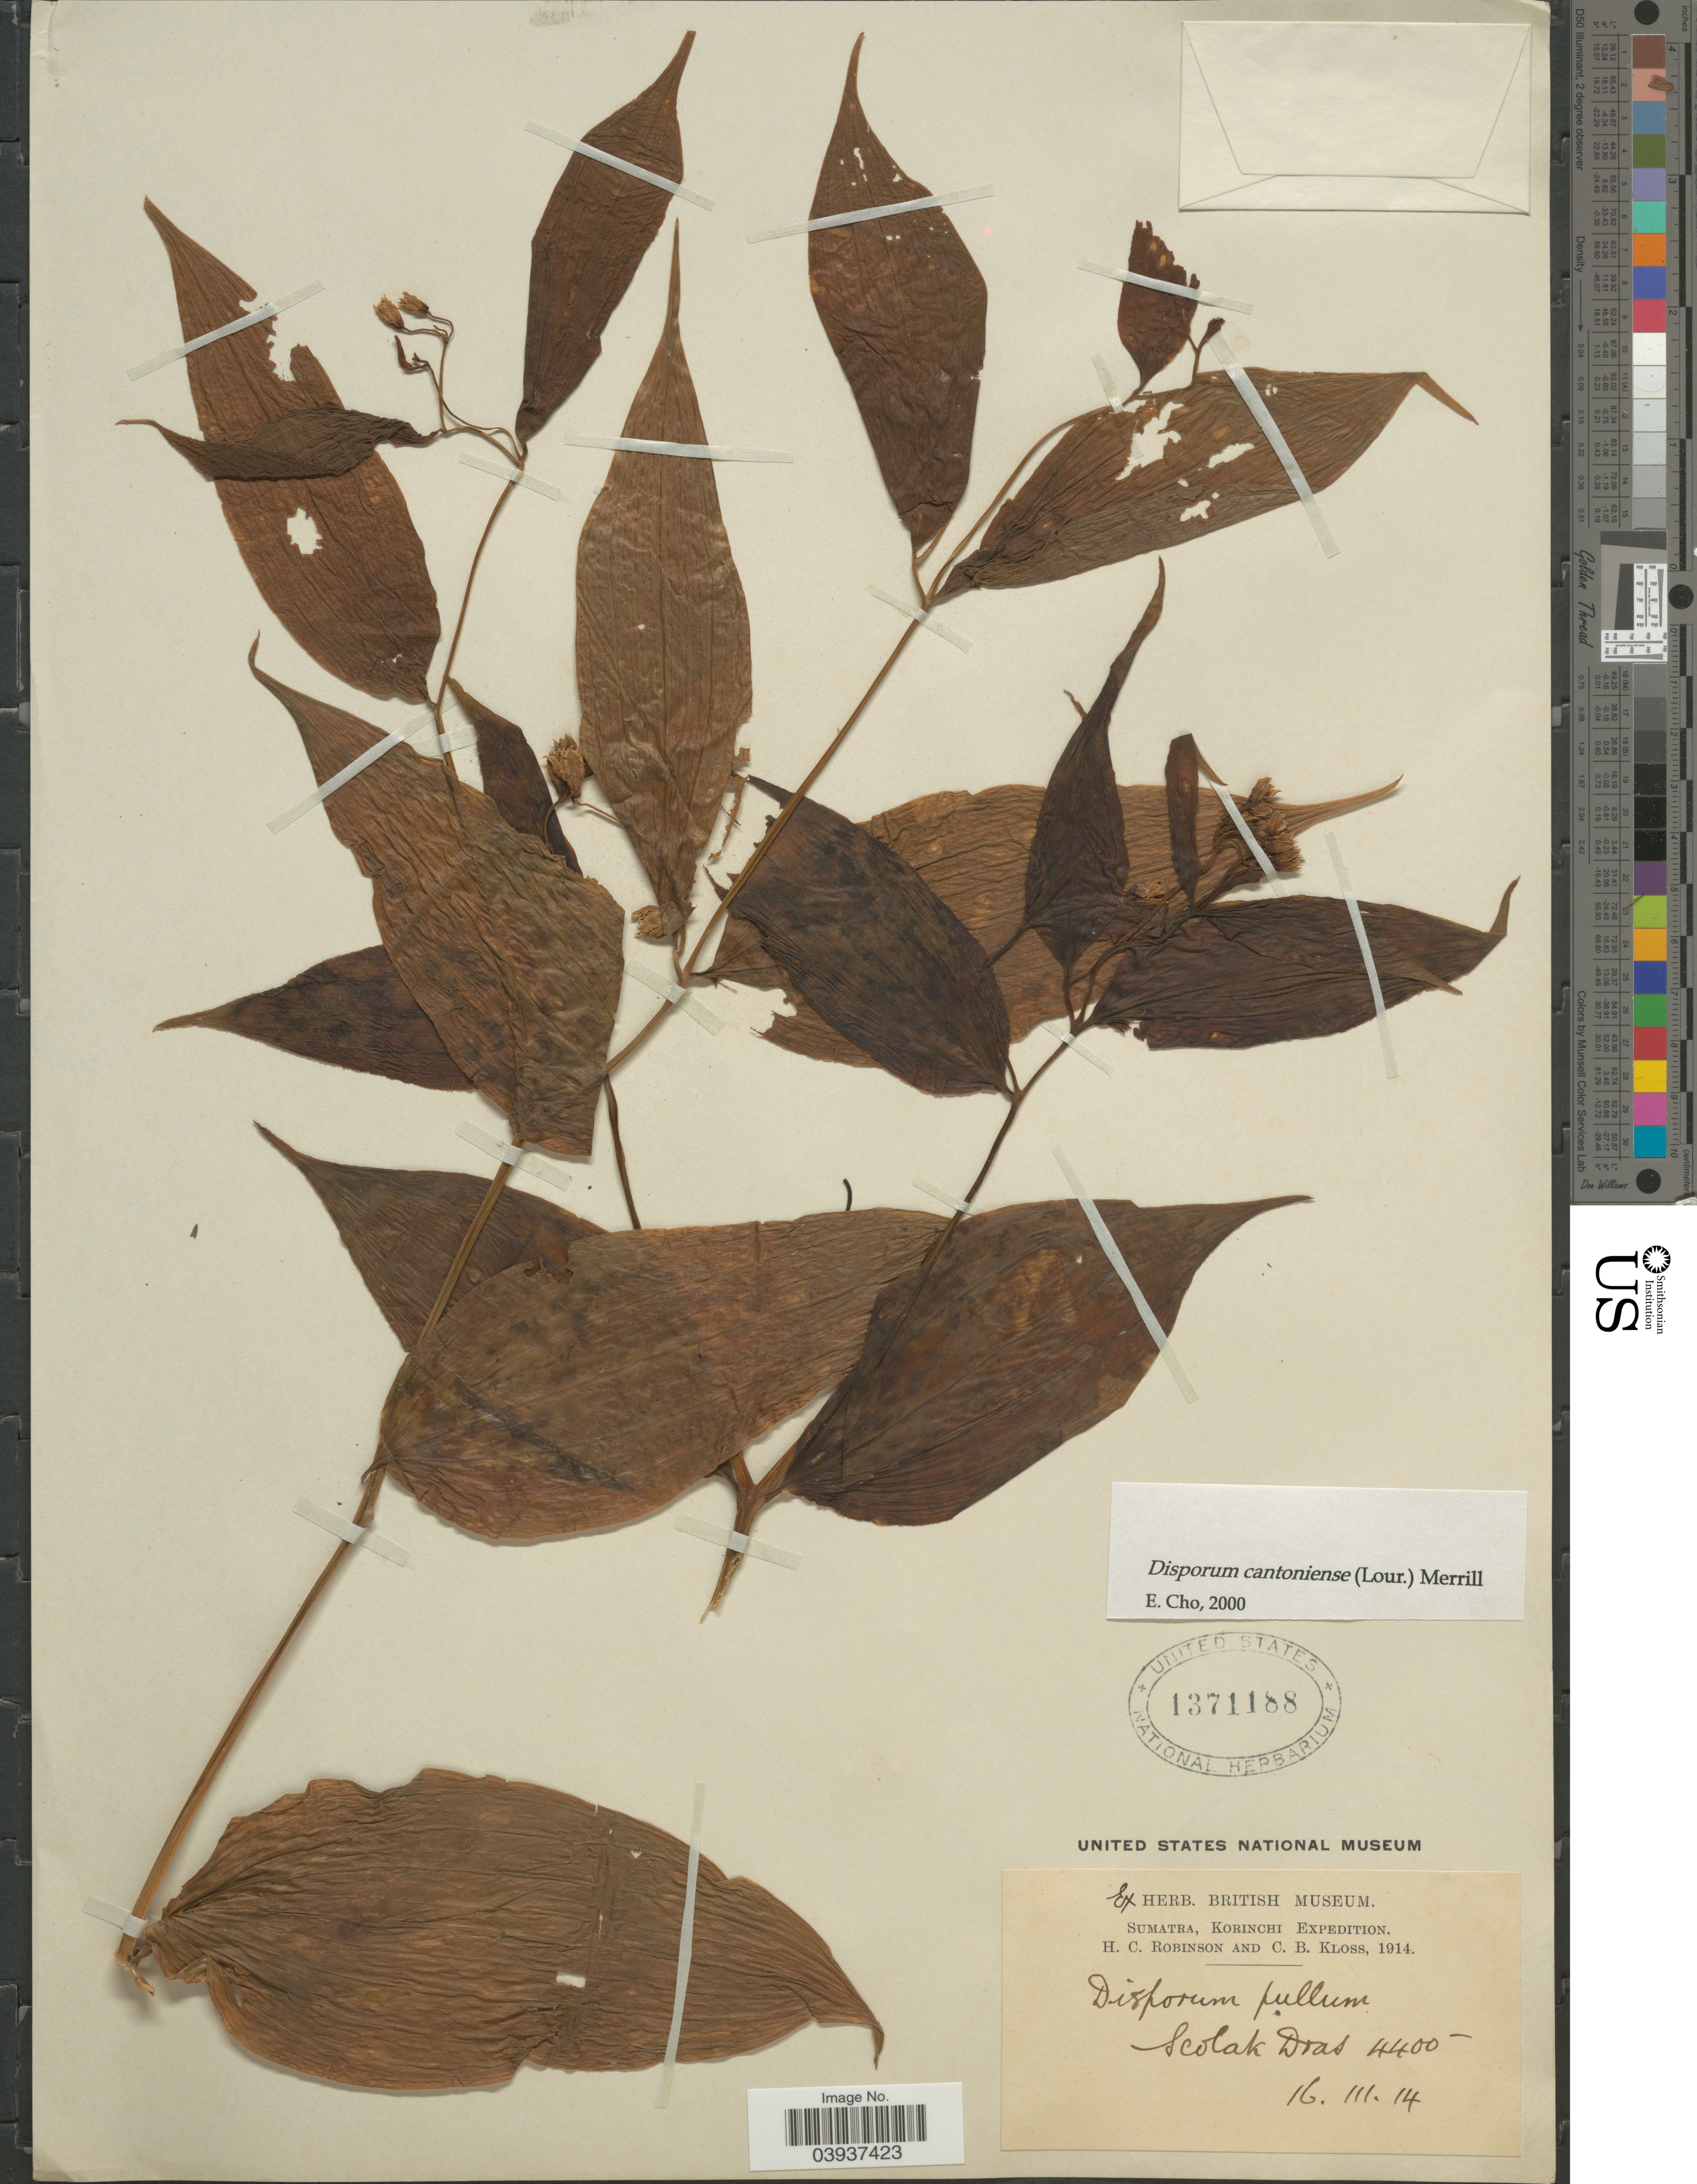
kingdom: Plantae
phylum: Tracheophyta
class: Liliopsida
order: Liliales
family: Colchicaceae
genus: Disporum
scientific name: Disporum cantoniense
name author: (Lour.) Merr.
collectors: H. C. Robinson & C. Kloss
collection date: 1914-03-16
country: Indonesia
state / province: Sumatra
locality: Scolak Dras.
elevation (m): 1341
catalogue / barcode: US 1371188